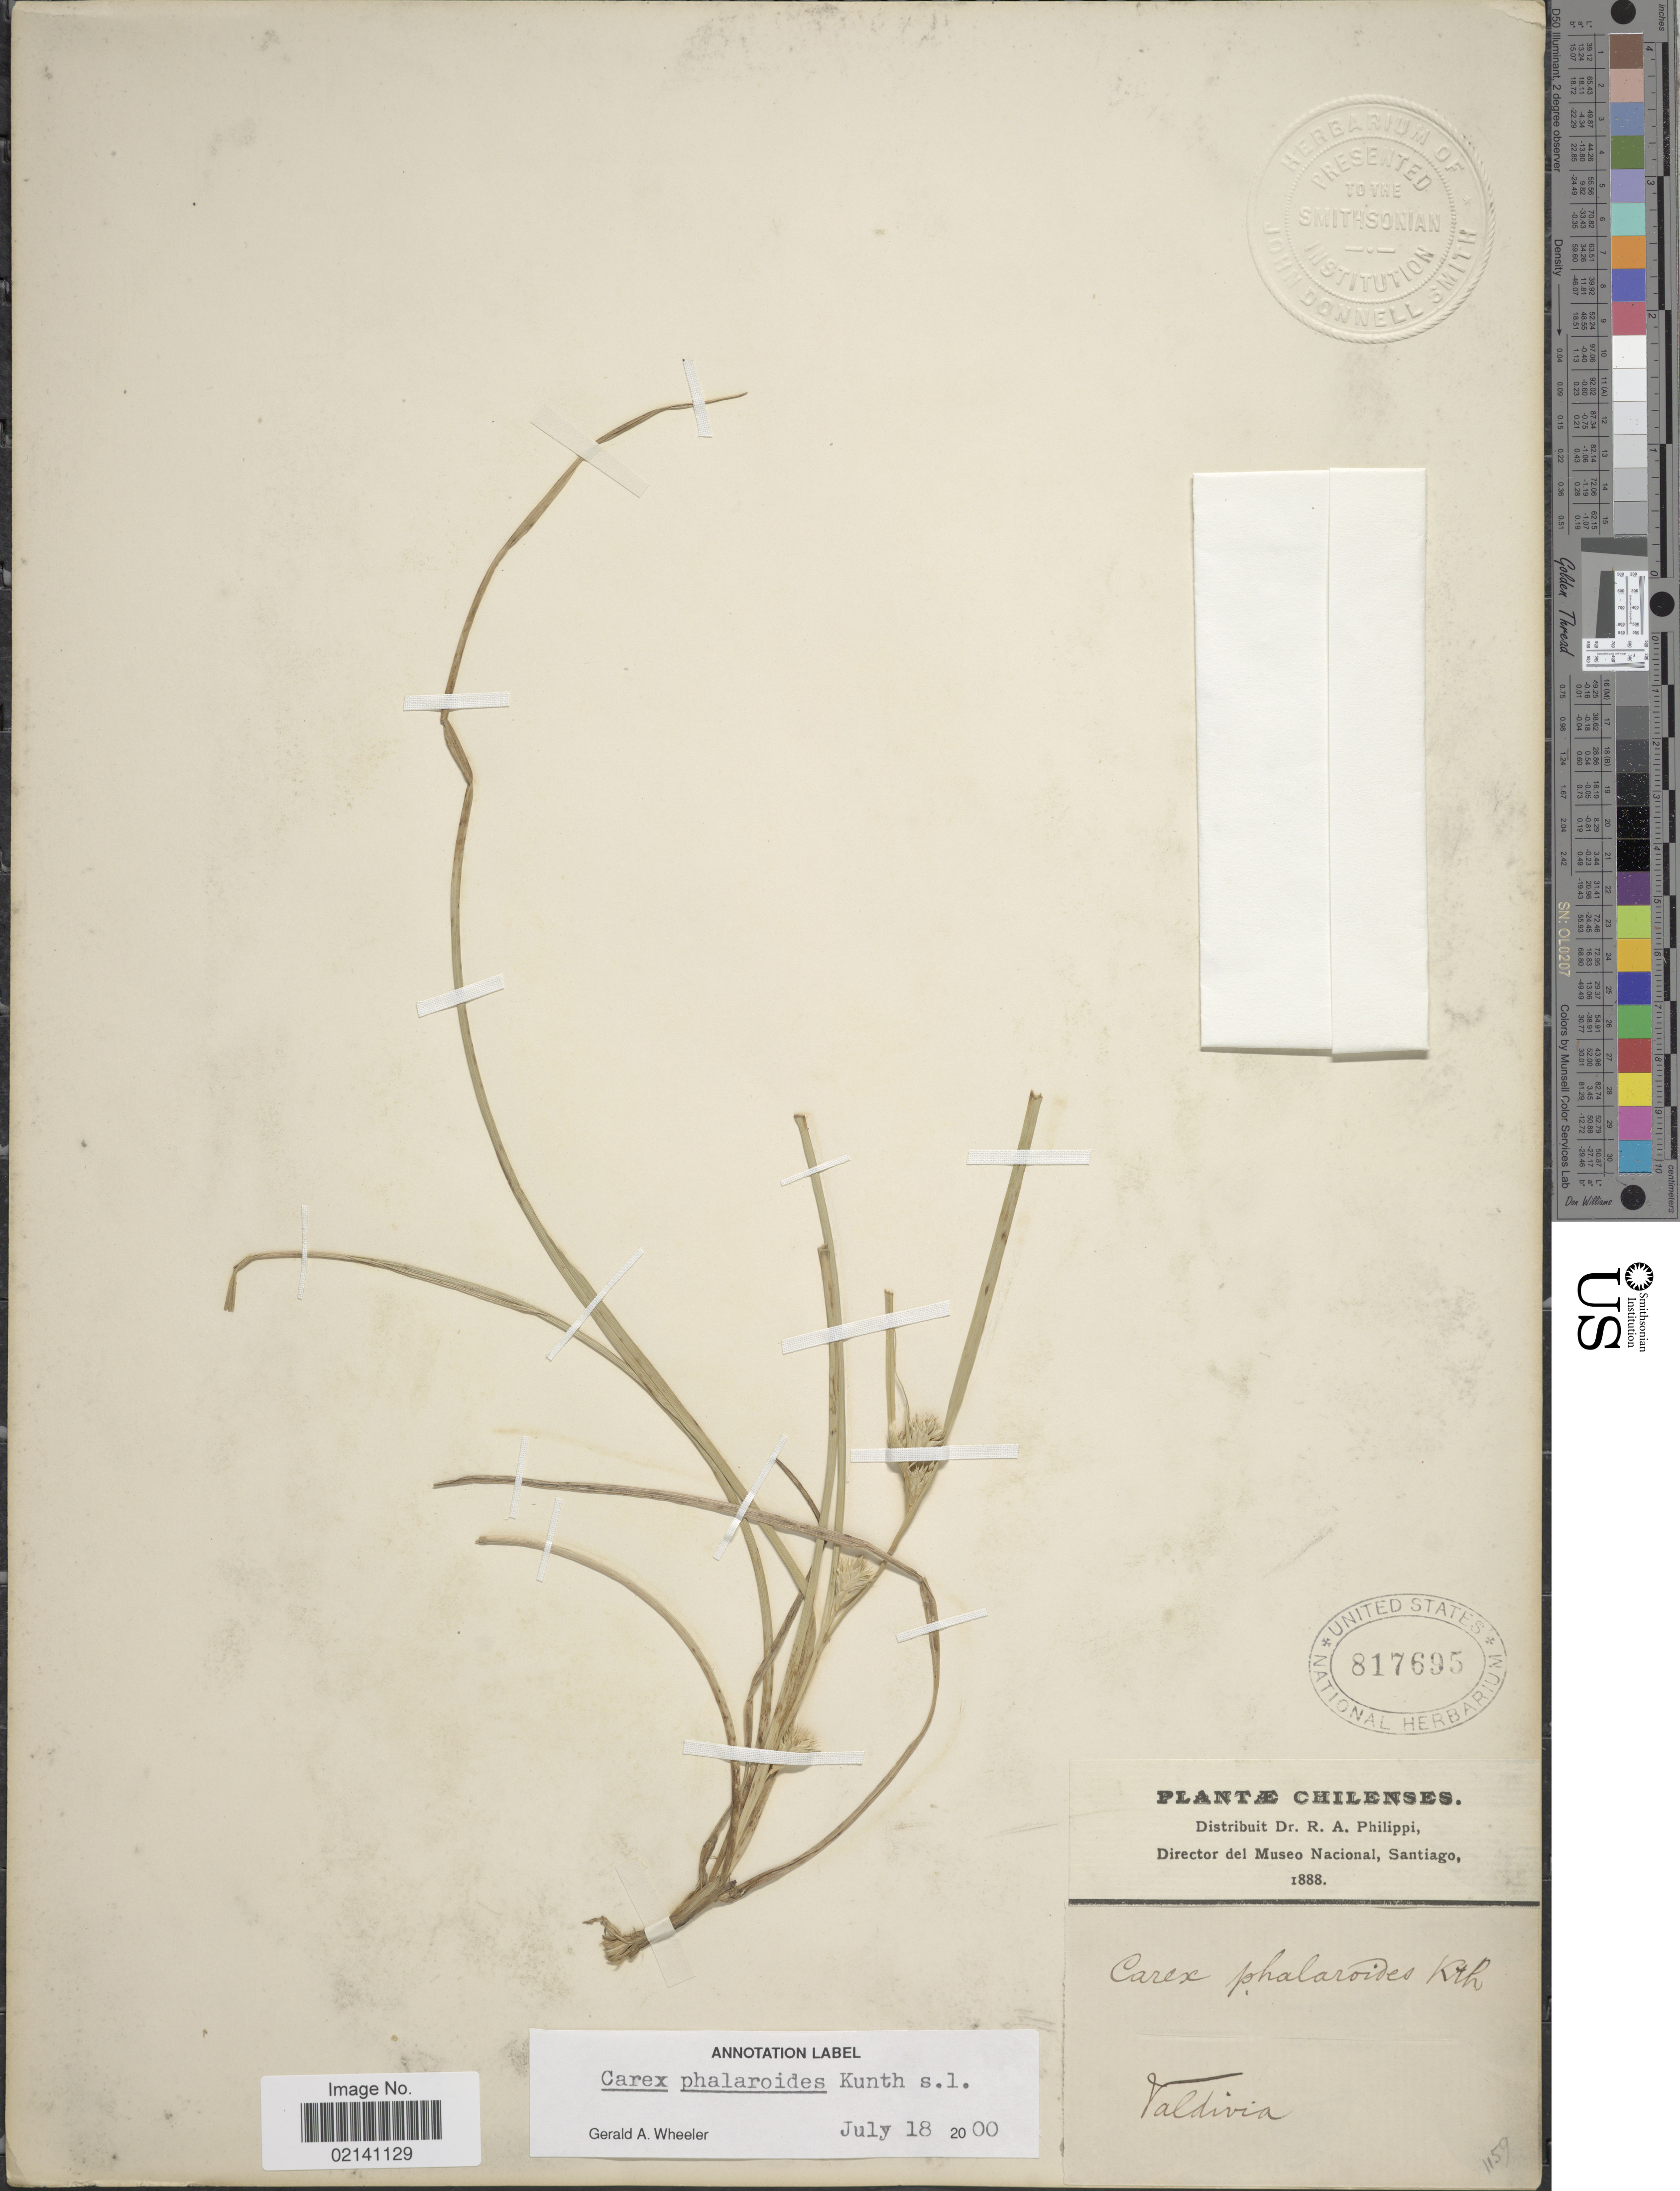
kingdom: Plantae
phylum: Tracheophyta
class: Liliopsida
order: Poales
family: Cyperaceae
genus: Carex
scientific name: Carex phalaroides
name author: Kunth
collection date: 1888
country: Chile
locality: Chilenses, Valdivia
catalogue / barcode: US 817695